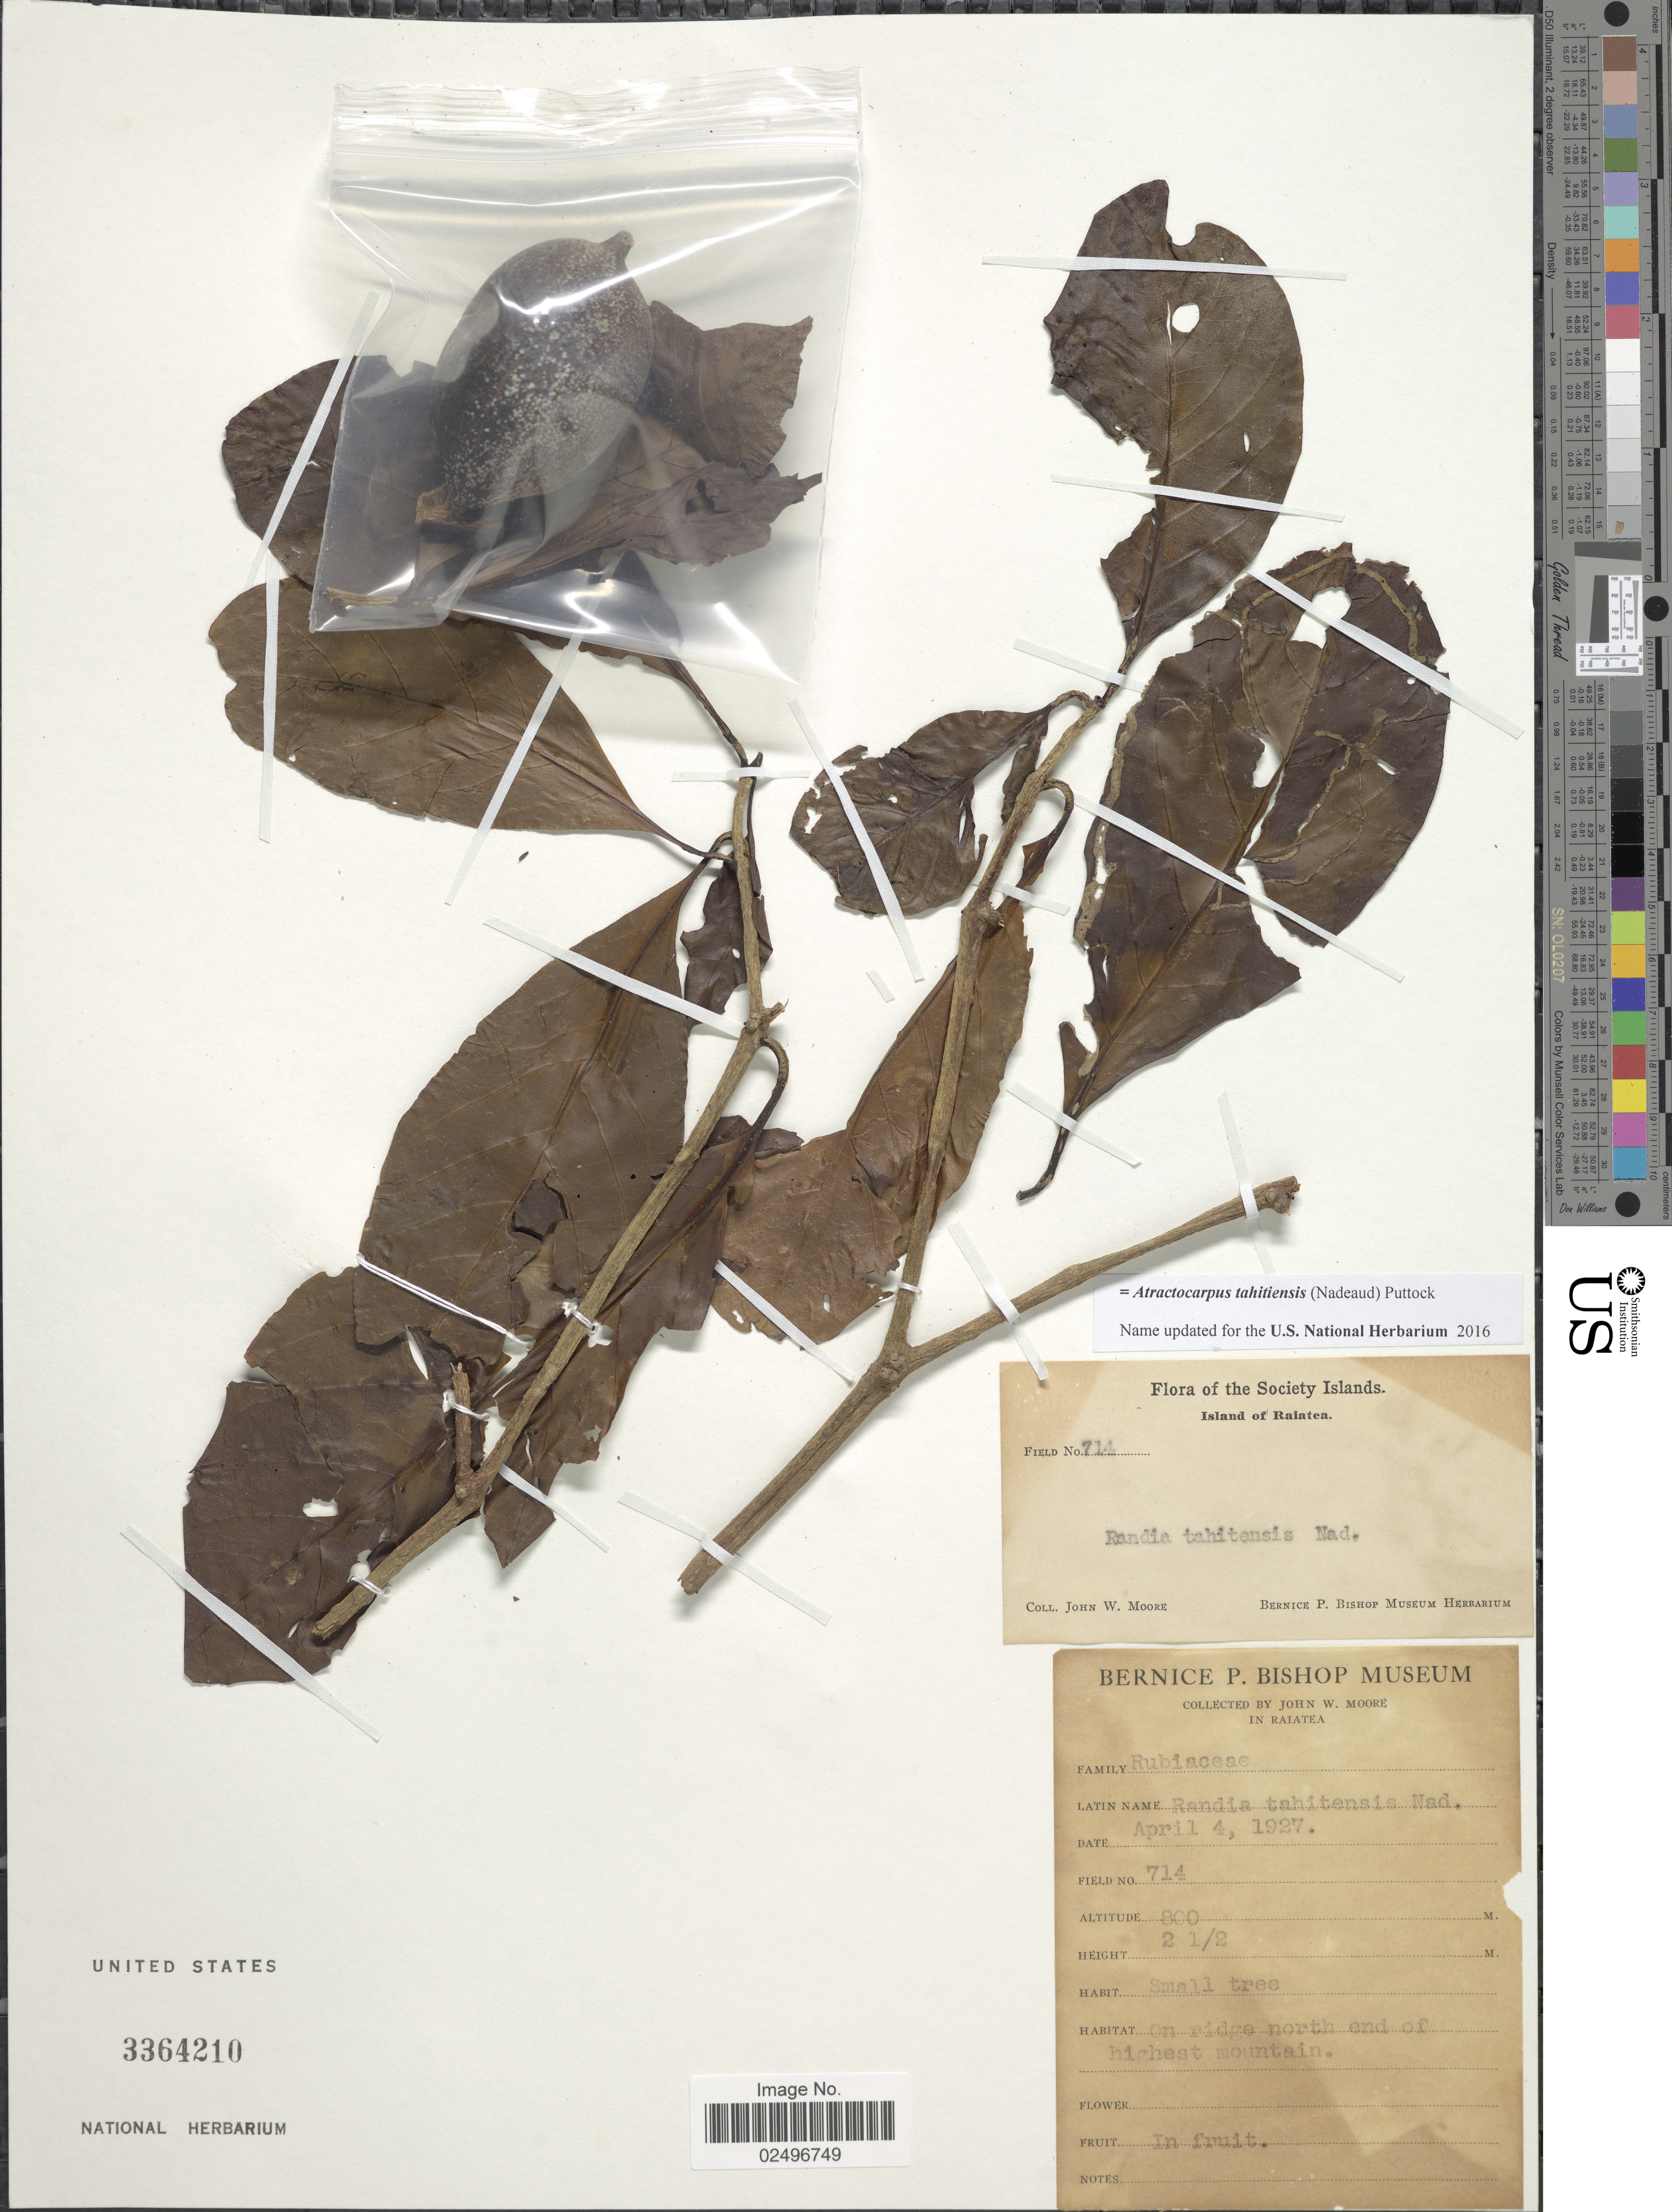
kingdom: Plantae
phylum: Tracheophyta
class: Magnoliopsida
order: Gentianales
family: Rubiaceae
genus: Atractocarpus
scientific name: Atractocarpus tahitiensis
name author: (Nadeaud) Puttock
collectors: J. Moore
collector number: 714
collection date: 1927-04-04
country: French Polynesia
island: Raiatea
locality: Society Islands. Island of Raiatea, north end of highest mountain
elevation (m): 800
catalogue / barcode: US 3364210